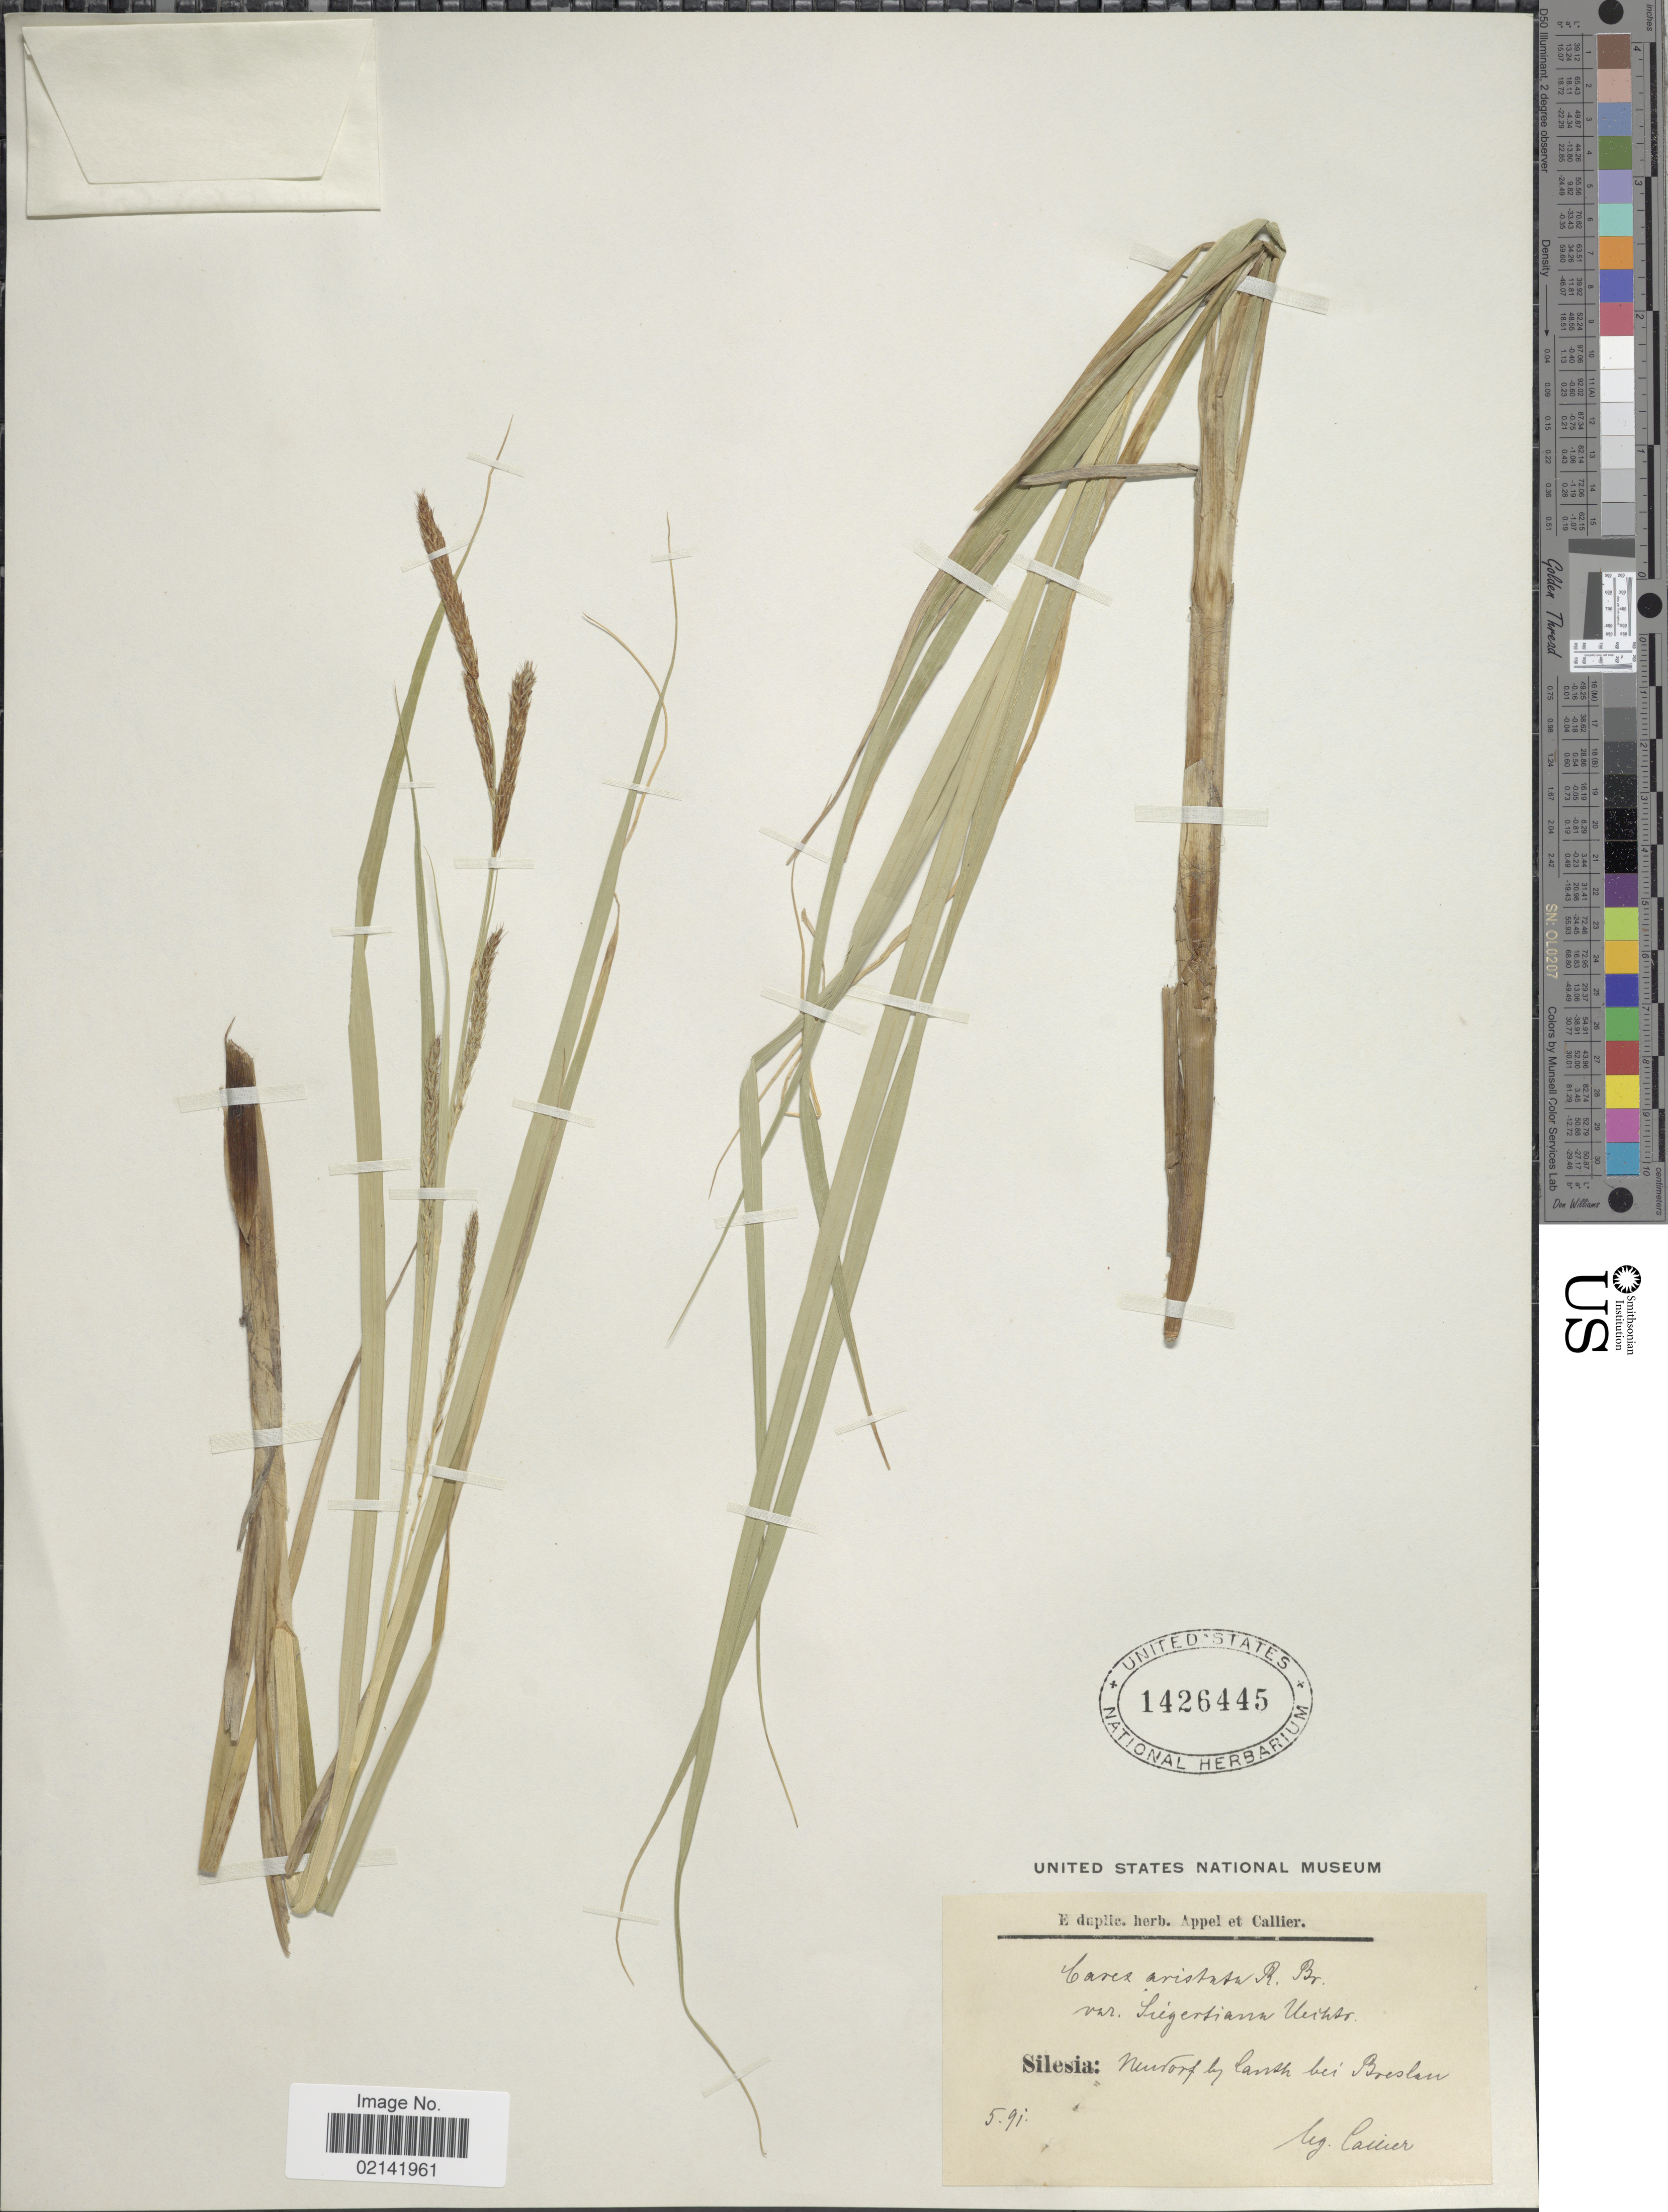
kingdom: Plantae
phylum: Tracheophyta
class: Liliopsida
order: Poales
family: Cyperaceae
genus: Carex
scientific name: Carex atherodes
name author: Spreng.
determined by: Strong, Mark T., (BOT), Smithsonian Institution - National Museum of Natural History (UNITED STATES)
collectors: -- Callier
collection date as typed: Transcribed d/m/y: /5/91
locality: Silesia: Nendorf by lansh bei Breslau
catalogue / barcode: US 1426445